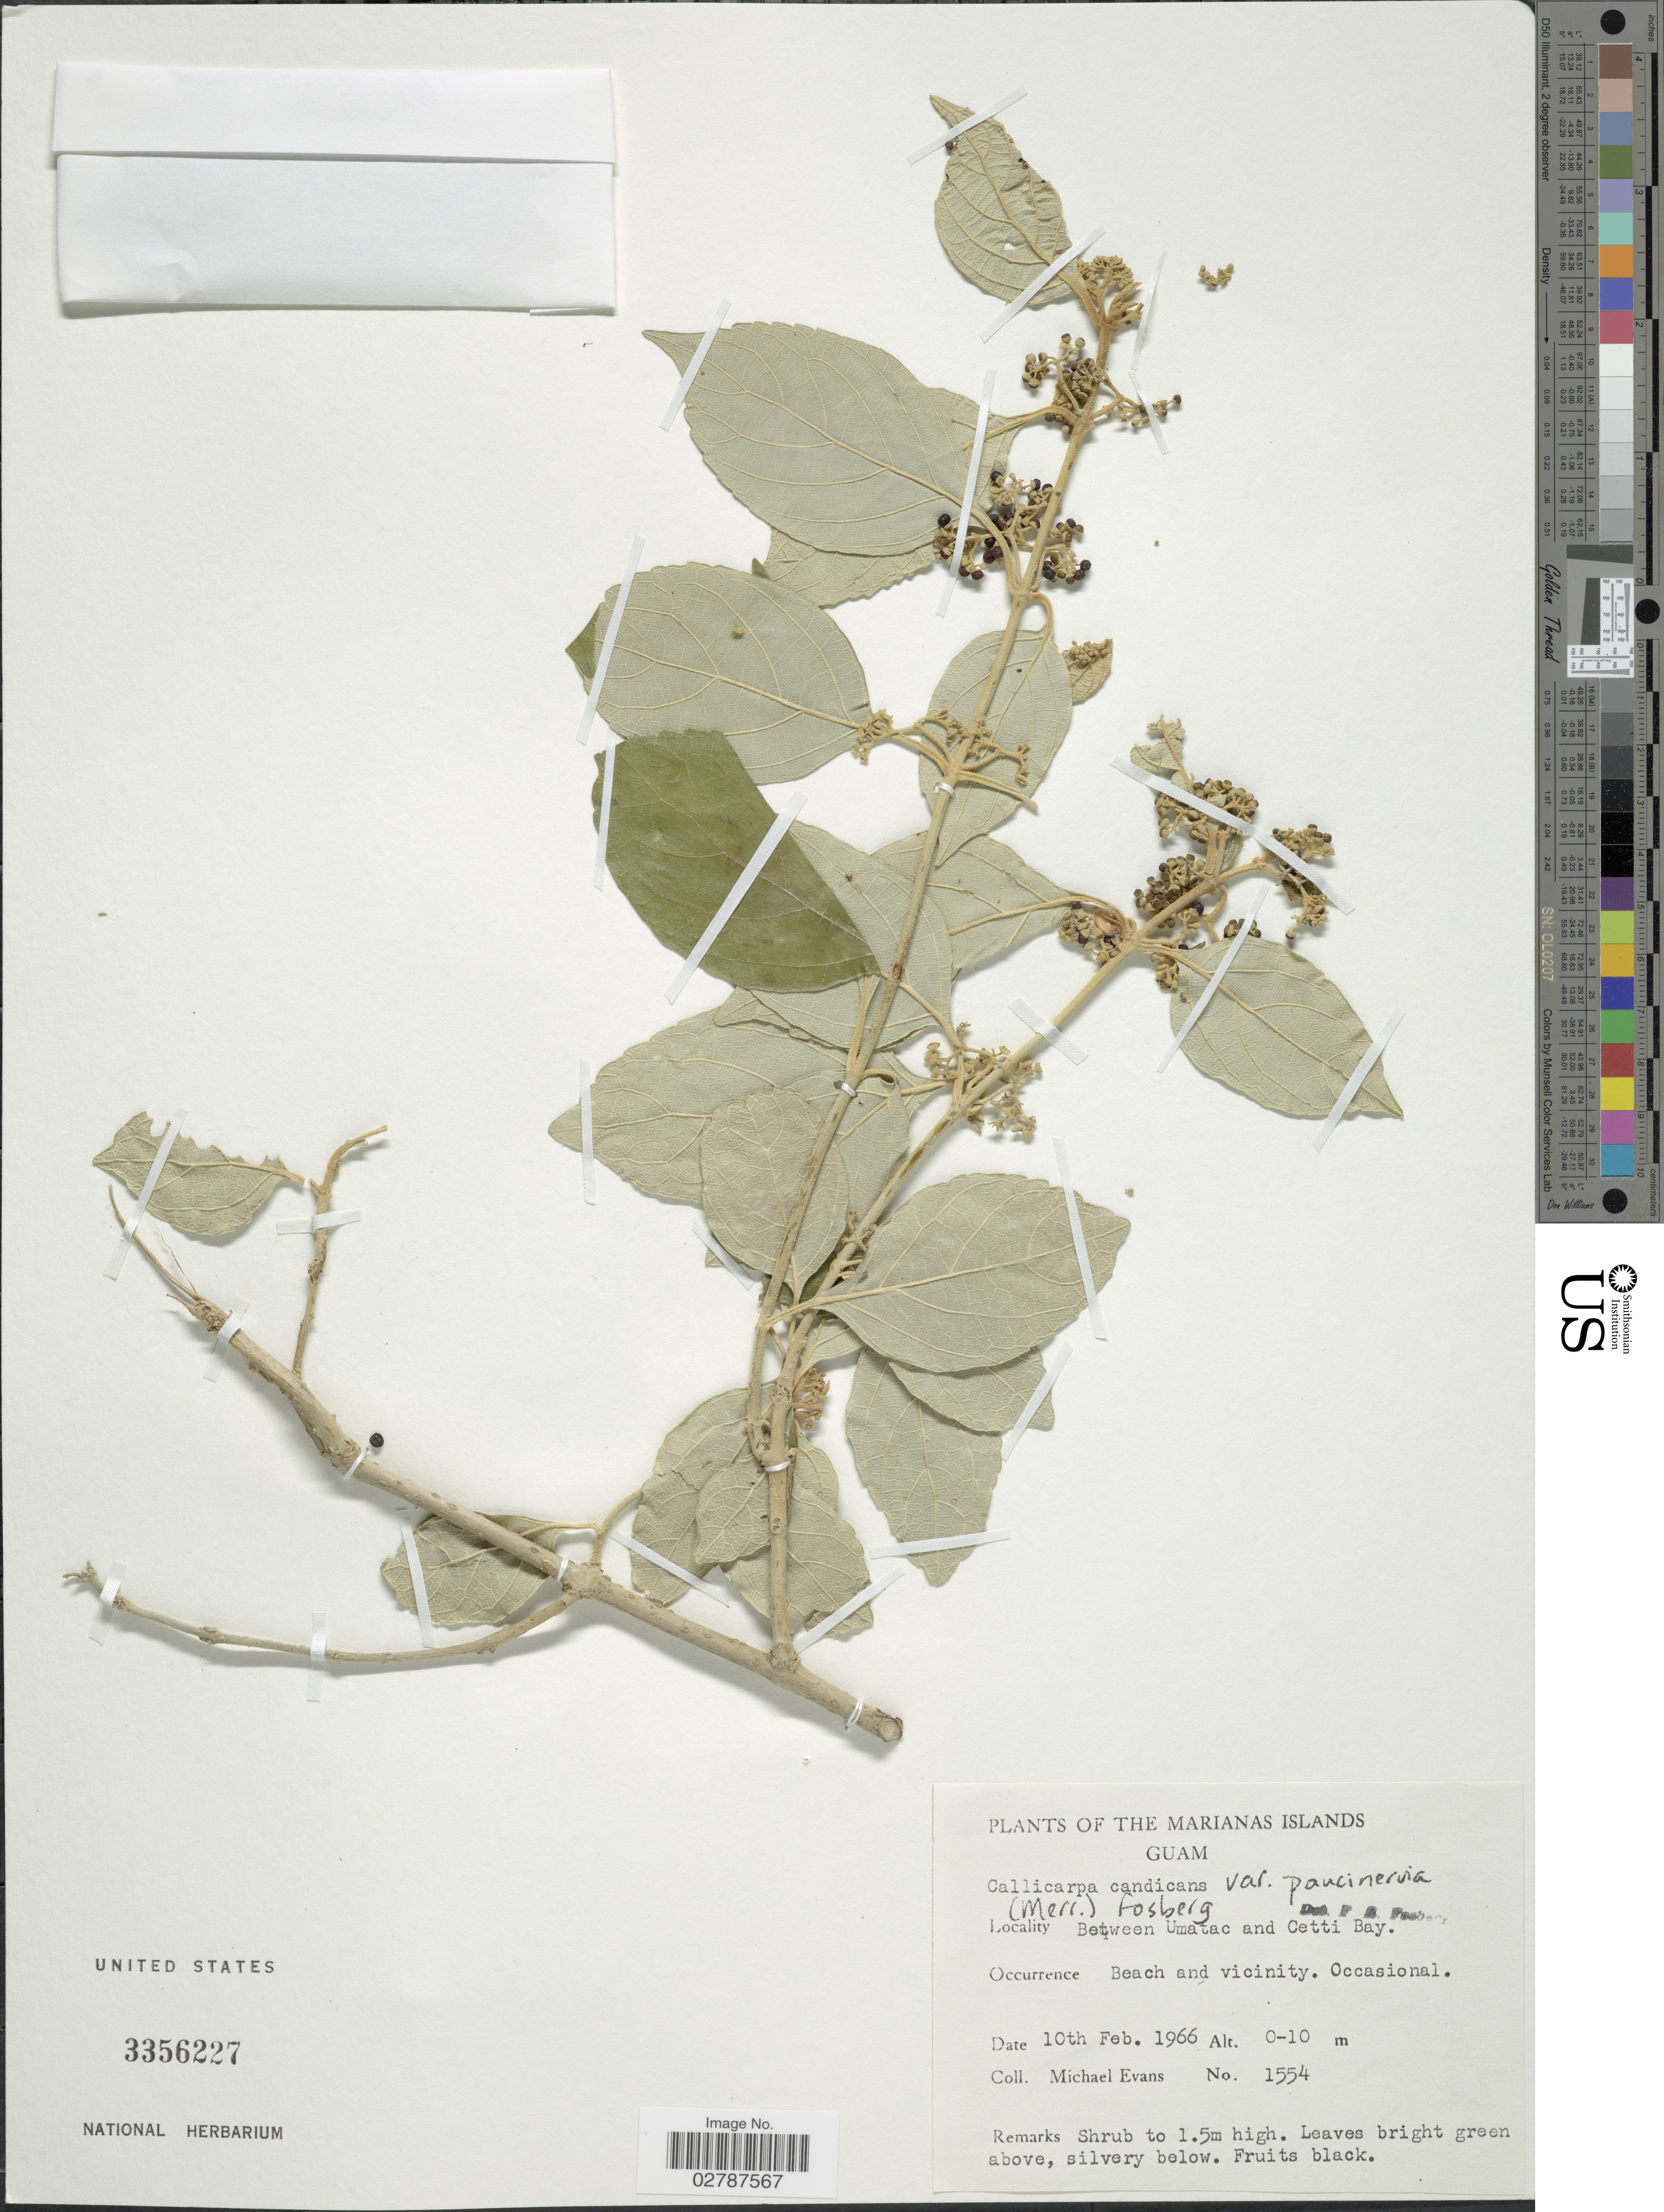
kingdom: Plantae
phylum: Tracheophyta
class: Magnoliopsida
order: Lamiales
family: Lamiaceae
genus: Callicarpa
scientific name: Callicarpa candicans var. paucinervia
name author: (Merr.) Fosberg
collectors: M. Evans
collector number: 1554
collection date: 1966-02-10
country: Guam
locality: The Marianas Islands. Between Umatac and Cetti Bay.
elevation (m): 0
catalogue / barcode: US 3356227